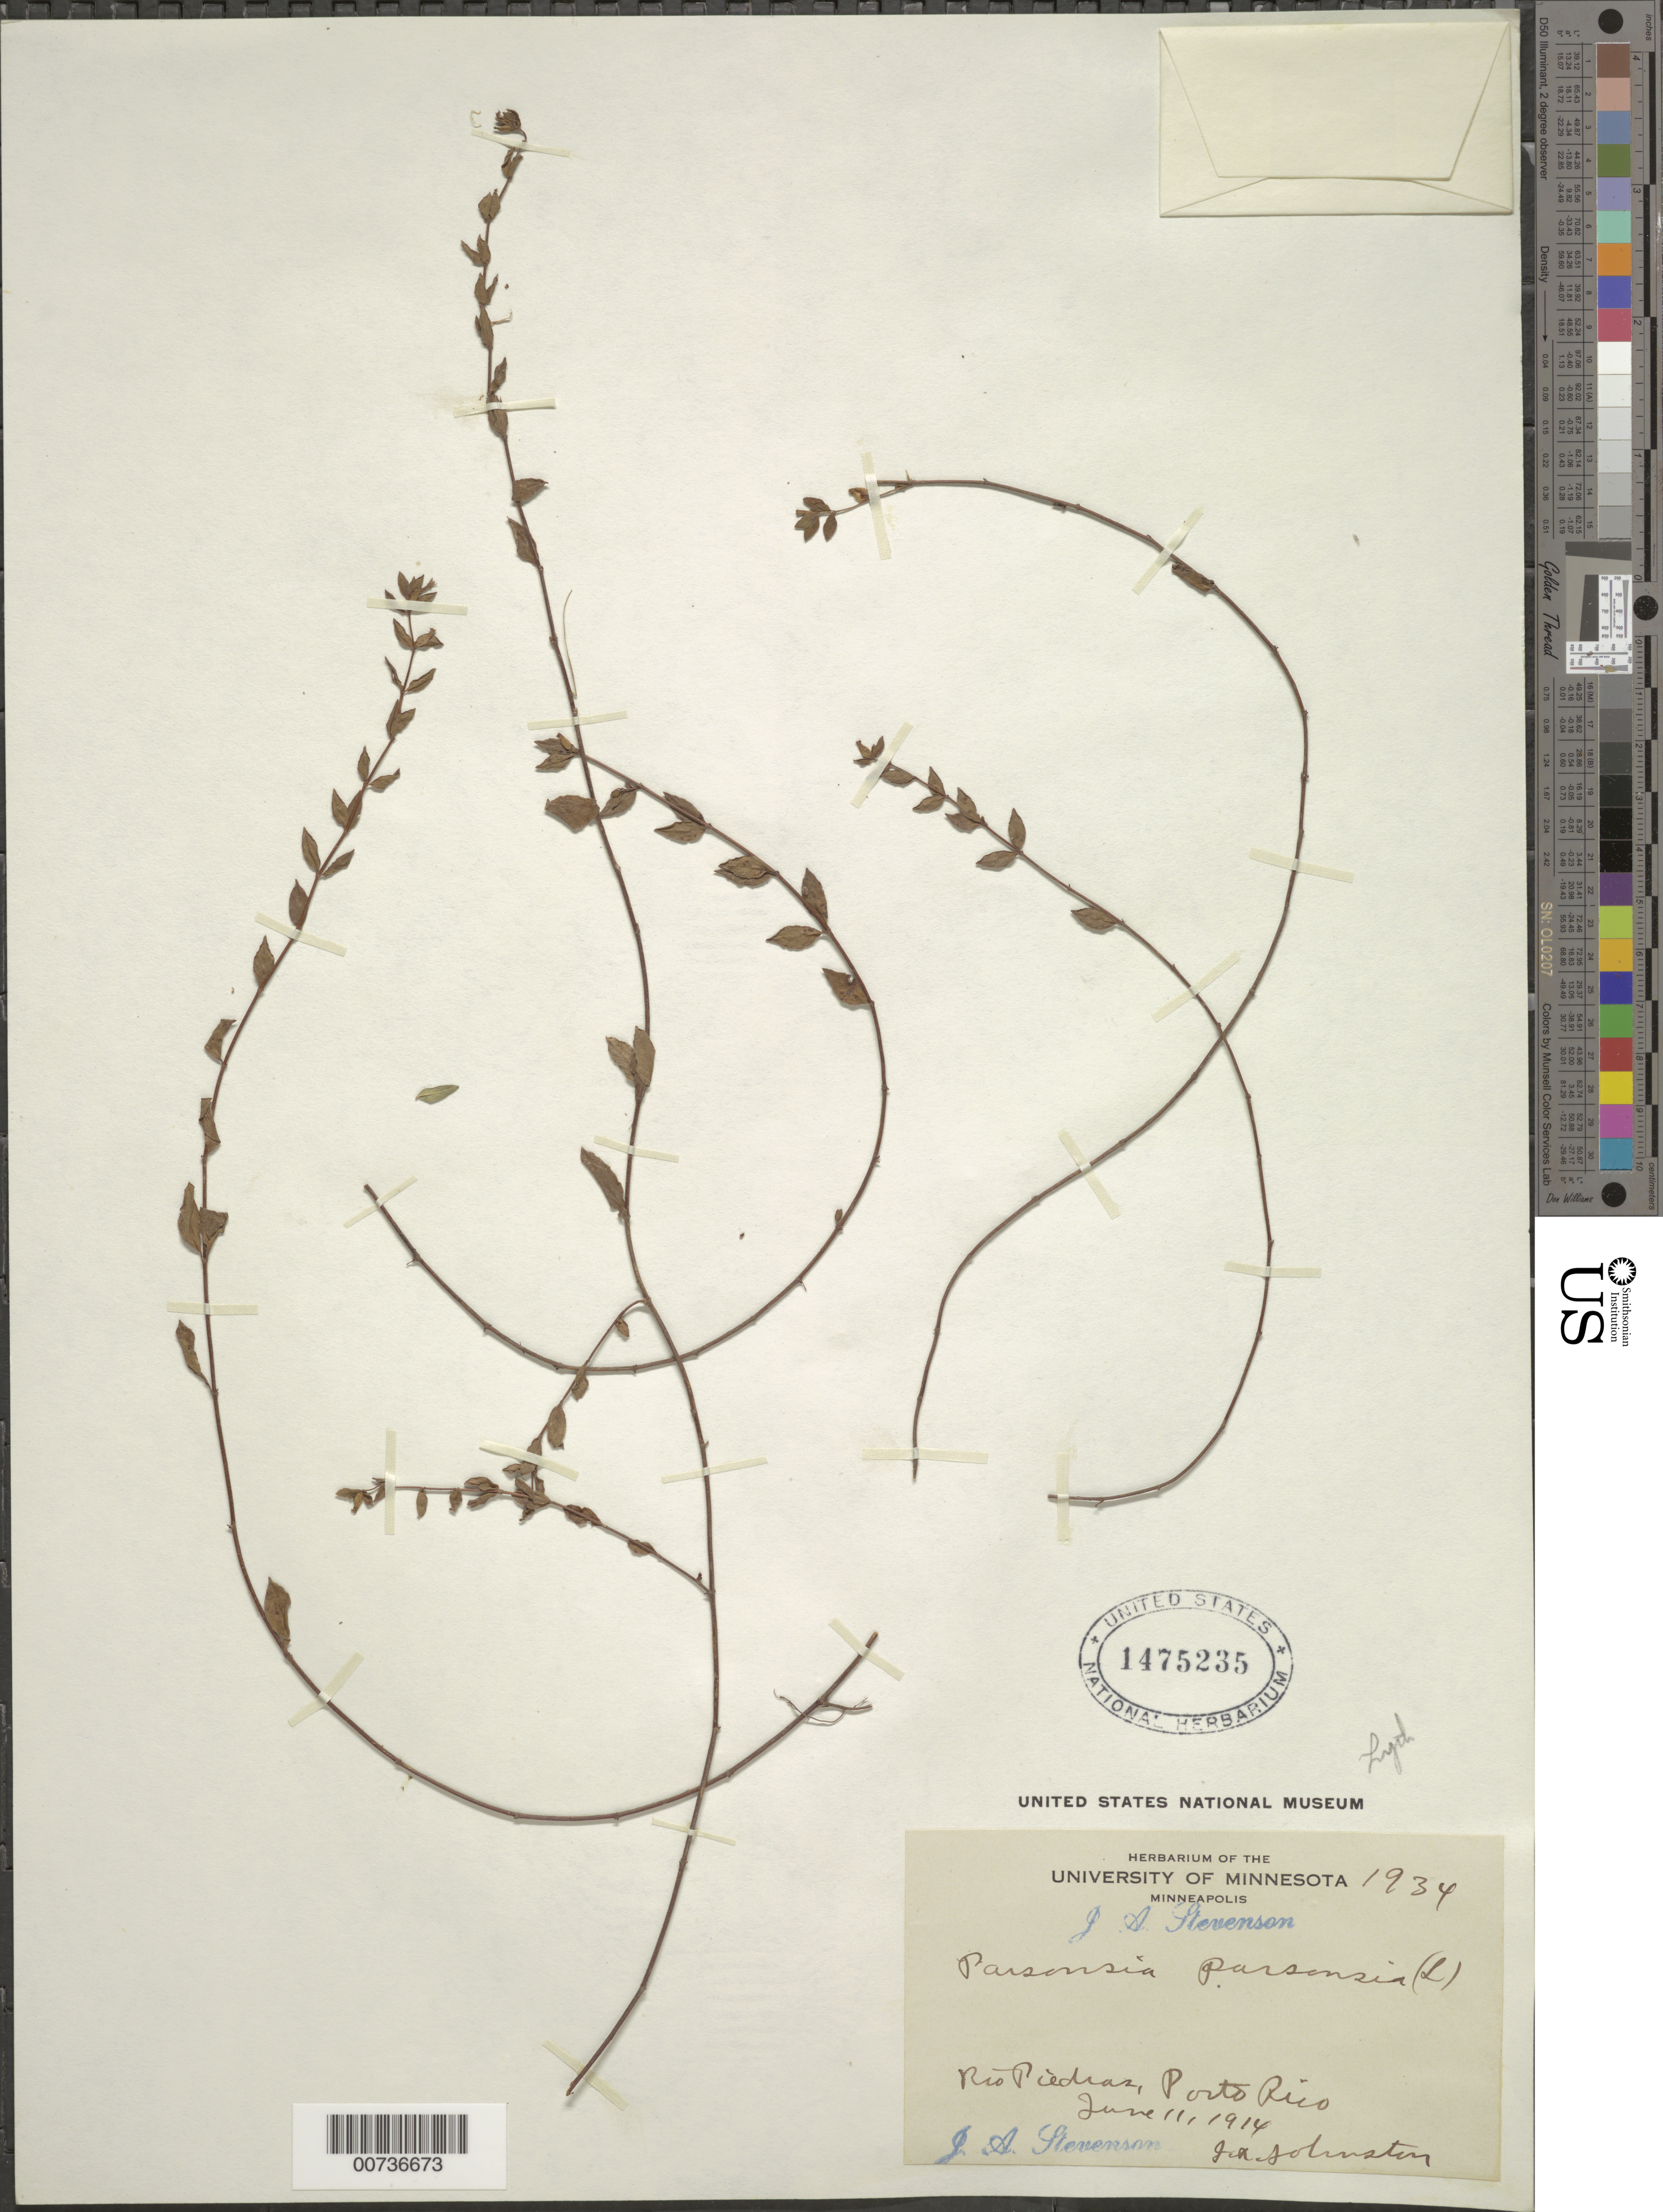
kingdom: Plantae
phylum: Tracheophyta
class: Magnoliopsida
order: Myrtales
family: Lythraceae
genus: Cuphea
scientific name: Cuphea parsonsia var. parsonsia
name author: (L.) R. Br. ex Steud.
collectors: J. Stevenson & J. Johnston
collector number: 1934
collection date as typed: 11 Jun 1914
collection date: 1914-06-11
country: Puerto Rico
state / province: San Juan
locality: Rio Piedras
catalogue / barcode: US 1475235